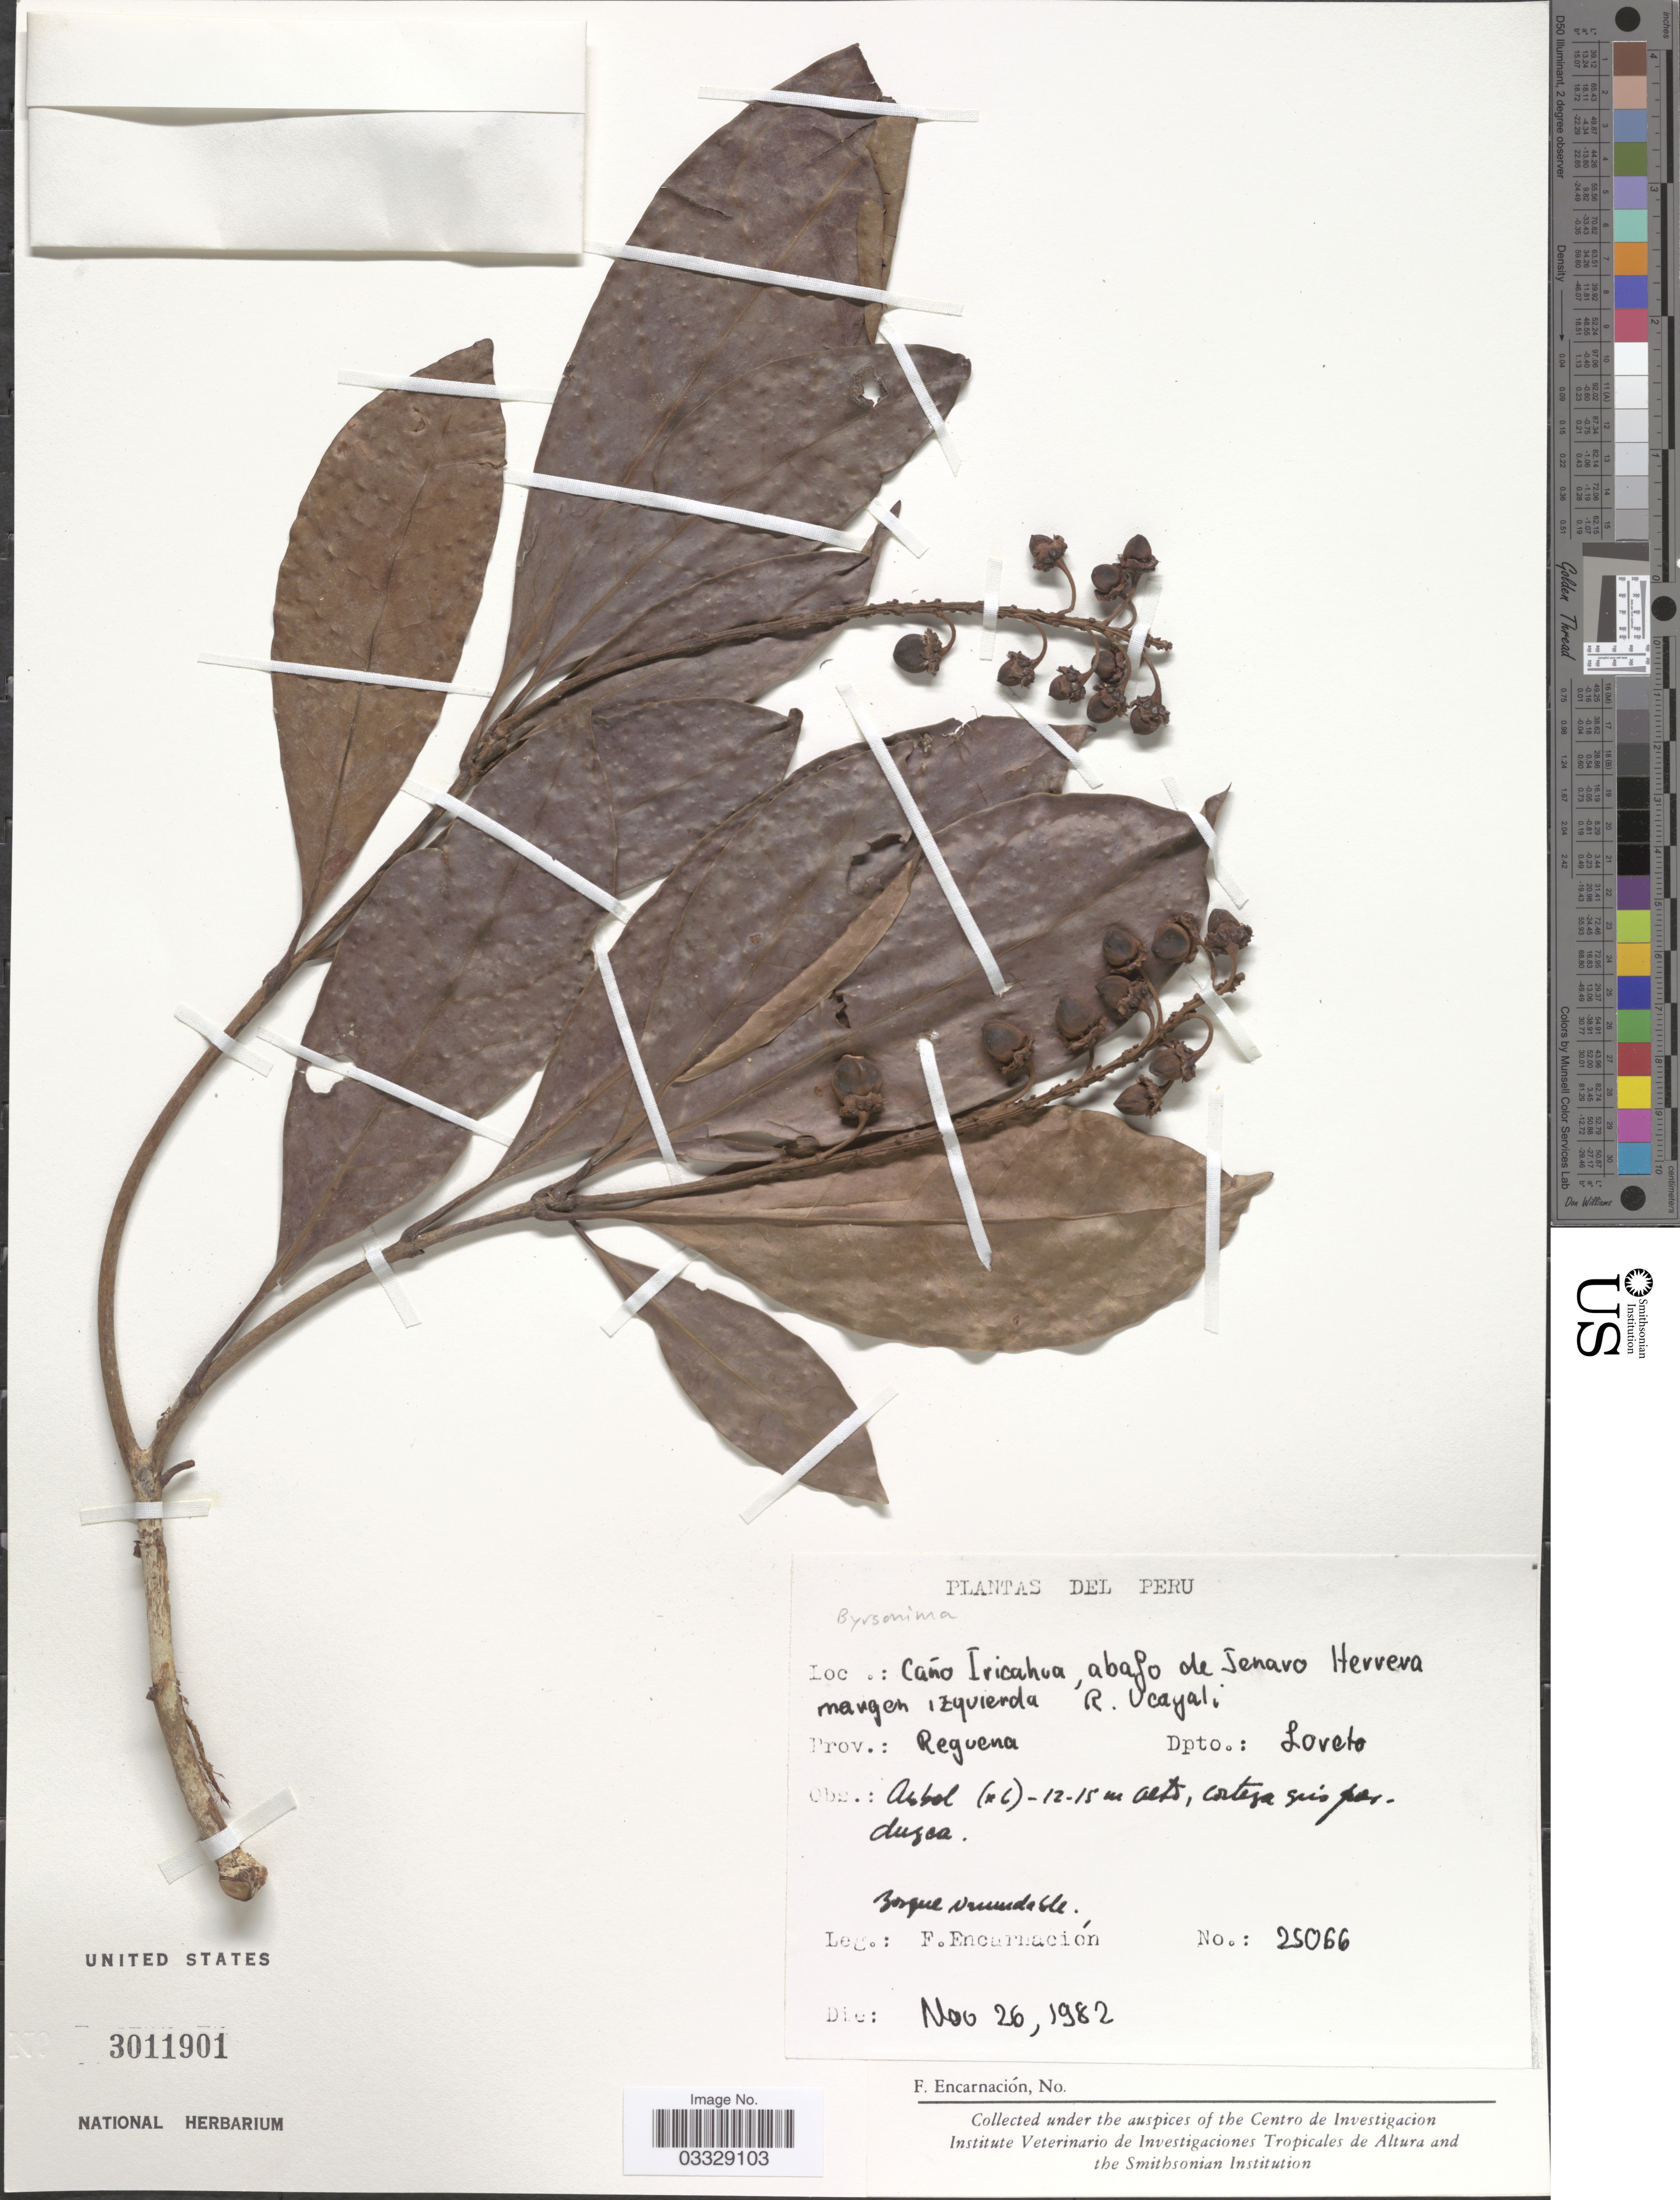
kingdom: Plantae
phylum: Tracheophyta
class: Magnoliopsida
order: Malpighiales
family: Malpighiaceae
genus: Byrsonima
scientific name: Byrsonima sp.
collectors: F. Encarnación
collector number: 25066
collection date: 1982-11-26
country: Peru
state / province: Loreto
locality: Caño Irachua, abajo de Jenavo Herrera margen izquierda R. Ucayali. Prov.: Requena Dpto.: Loreto.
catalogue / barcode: US 3011901